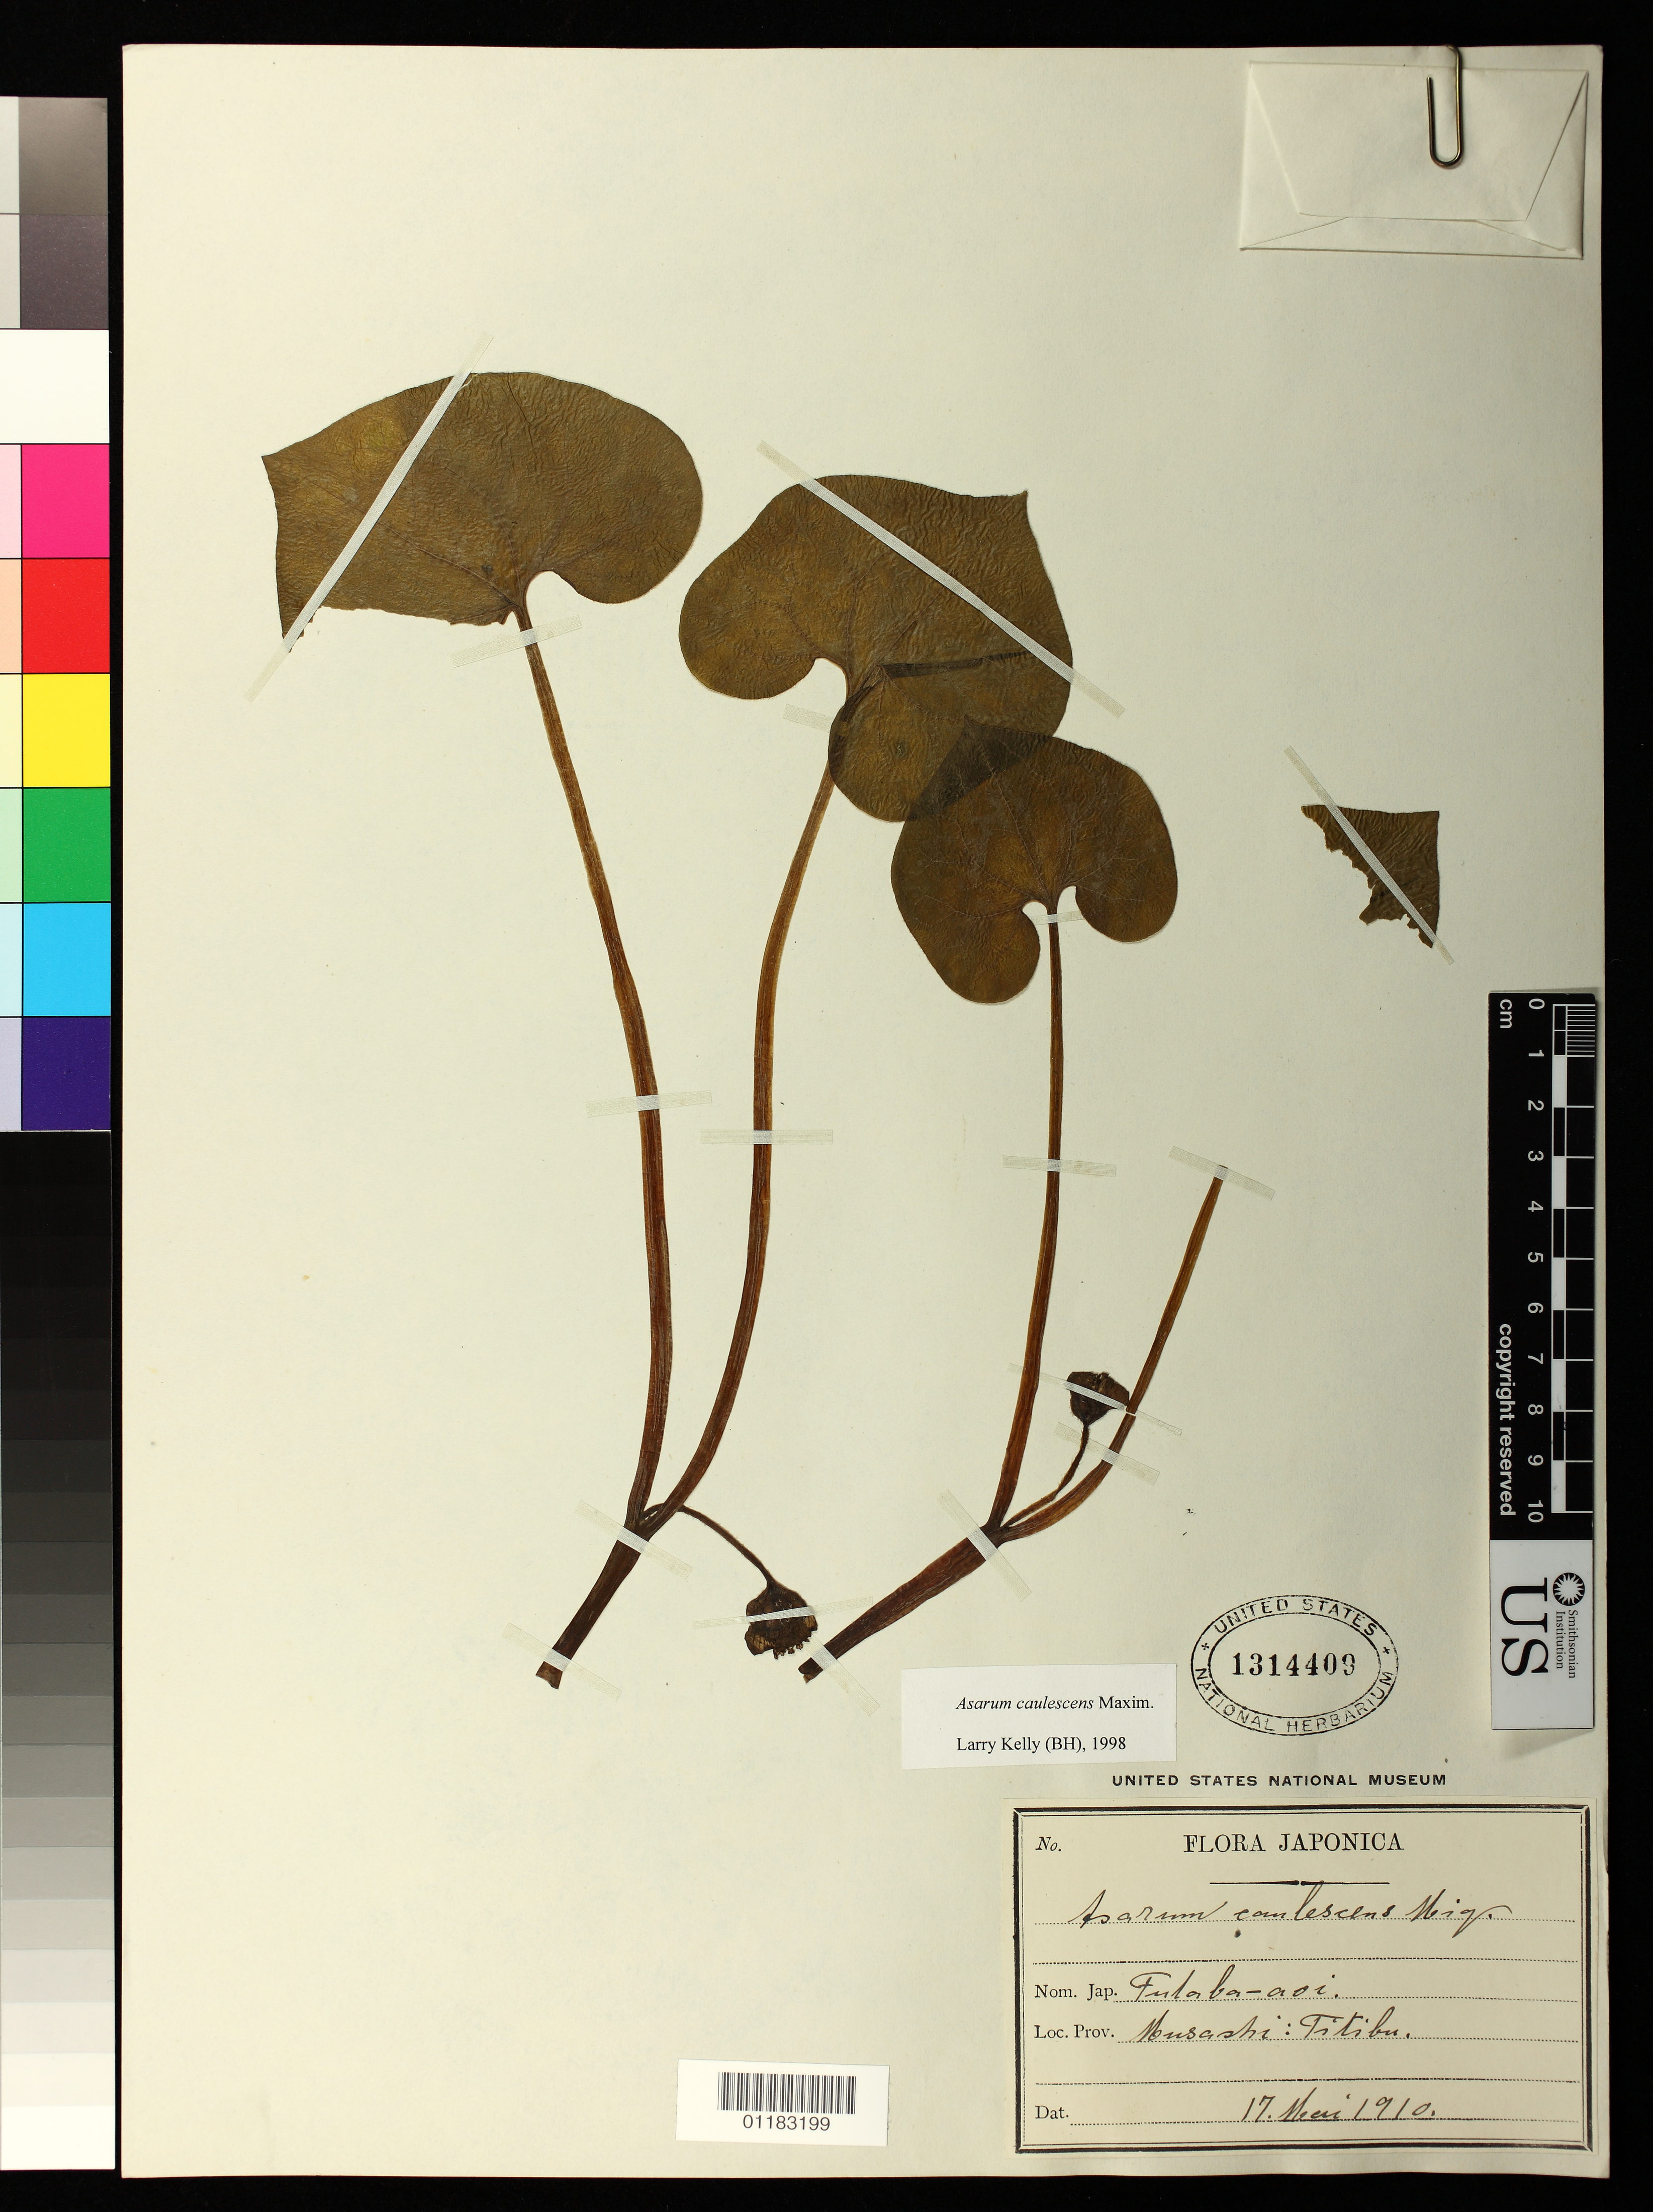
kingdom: Plantae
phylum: Tracheophyta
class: Magnoliopsida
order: Piperales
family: Aristolochiaceae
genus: Asarum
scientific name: Asarum caulescens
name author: Maxim.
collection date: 1910-05-17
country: Japan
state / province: Saitama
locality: Musashi Prov: Titibu [Chichibu]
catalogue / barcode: US 1314409